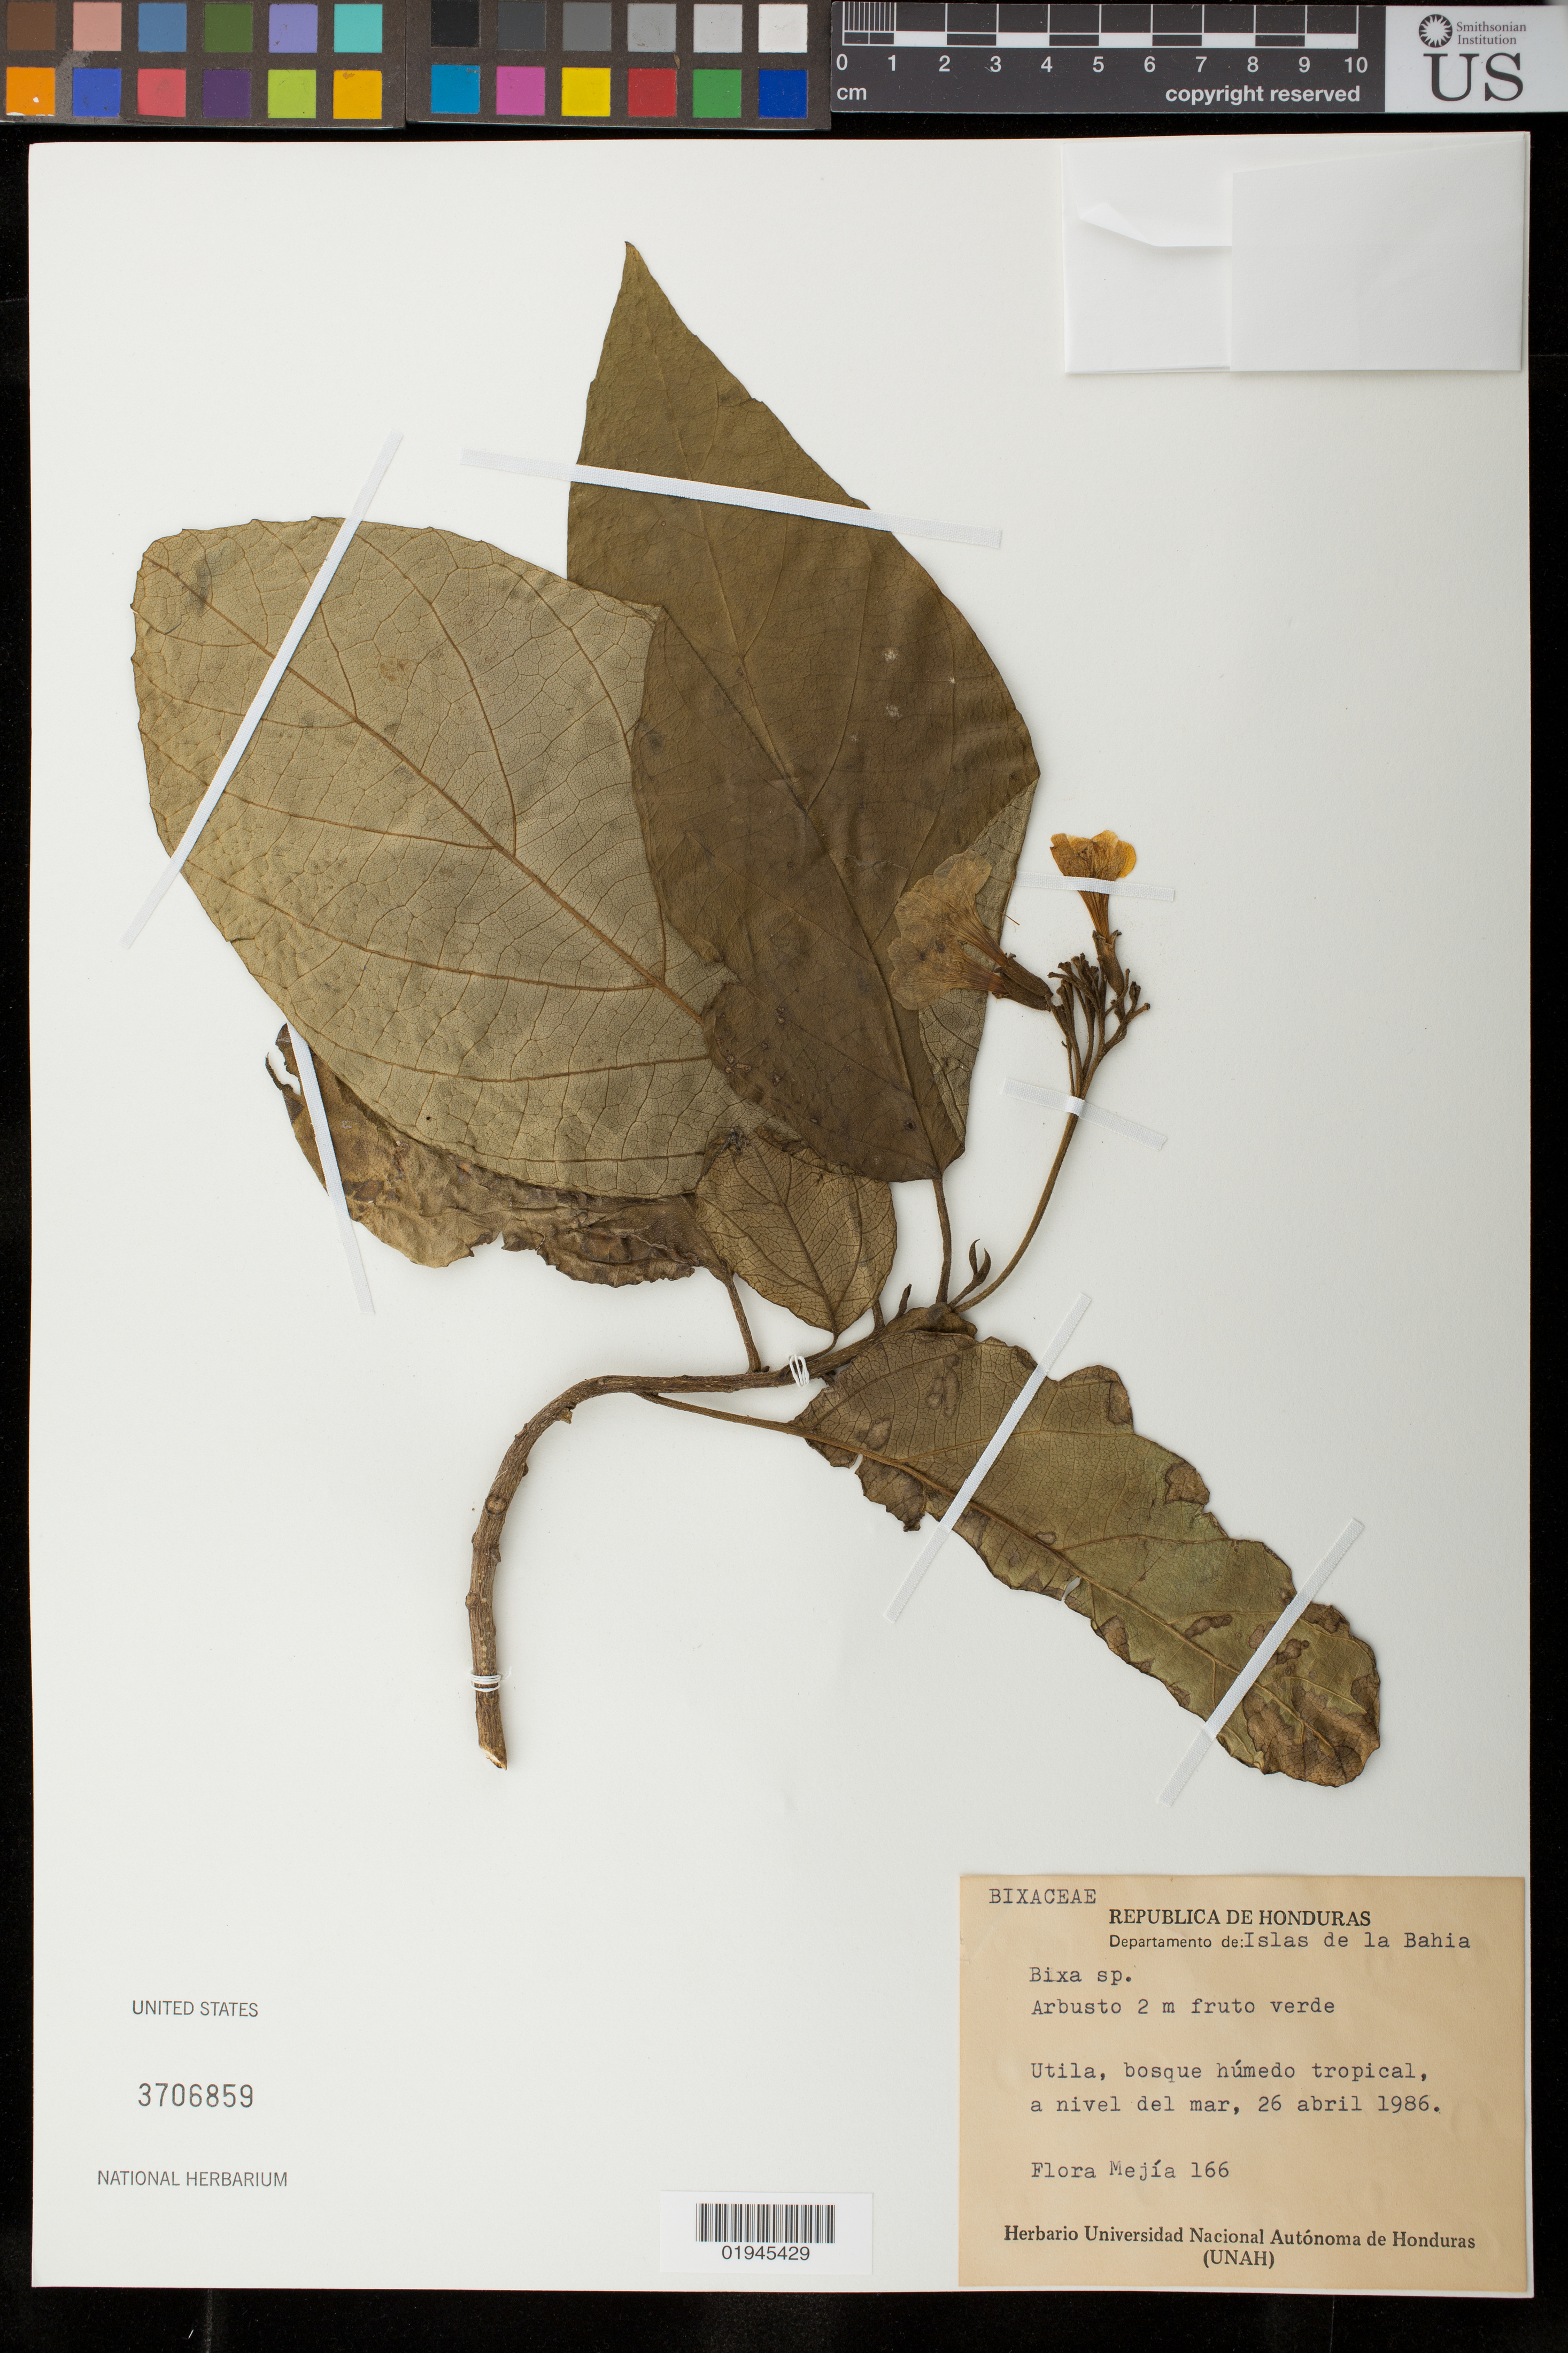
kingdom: Plantae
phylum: Tracheophyta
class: Magnoliopsida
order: Malvales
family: Bixaceae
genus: Bixa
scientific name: Bixa orellana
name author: L.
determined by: Strong, Mark T., (BOT), Smithsonian Institution - National Museum of Natural History (UNITED STATES)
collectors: F. Mejía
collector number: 166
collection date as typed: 26 de Abril de 1986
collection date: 1986-04-26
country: Honduras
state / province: Islas de la Bahía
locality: Utila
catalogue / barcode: US 3706859